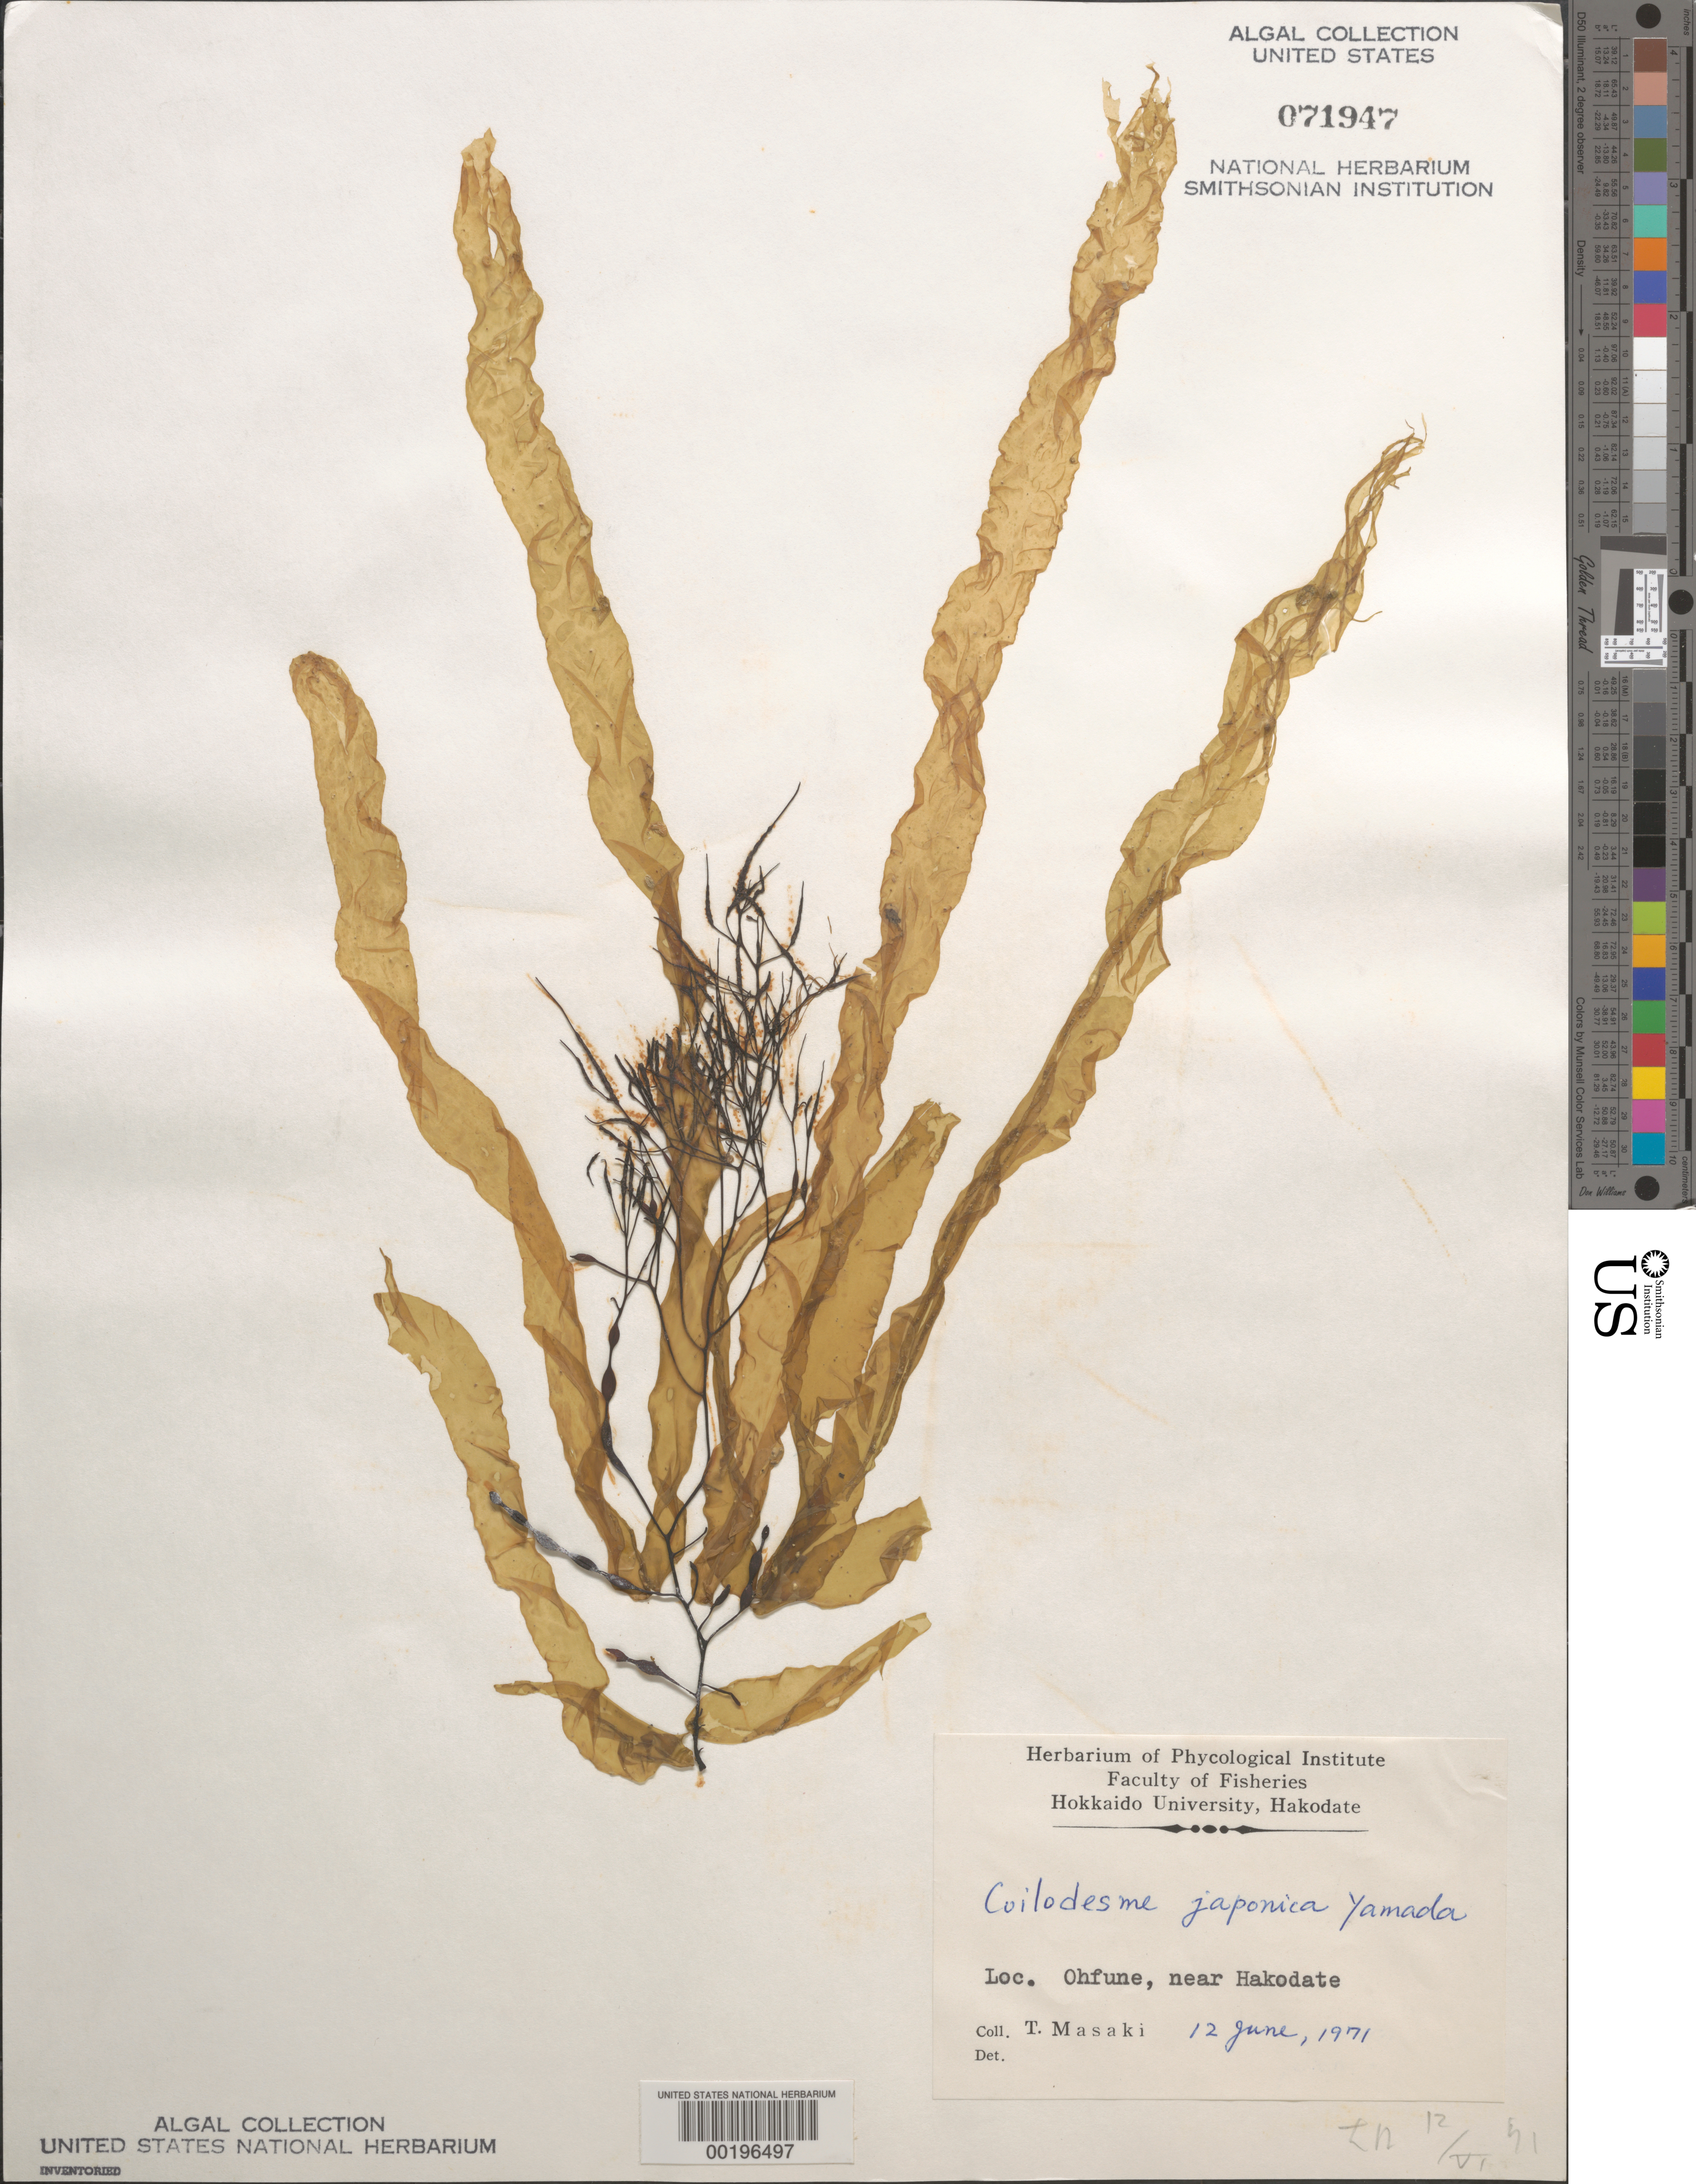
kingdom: Chromista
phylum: Ochrophyta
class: Phaeophyceae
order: Ectocarpales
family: Chordariaceae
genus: Coilodesme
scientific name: Coilodesme japonica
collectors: T. Masaki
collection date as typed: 12 Jun 1971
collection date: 1971-06-12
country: Japan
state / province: Hokkaido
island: Hokkaido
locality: Ohfune, near Hakodate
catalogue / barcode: US 71947